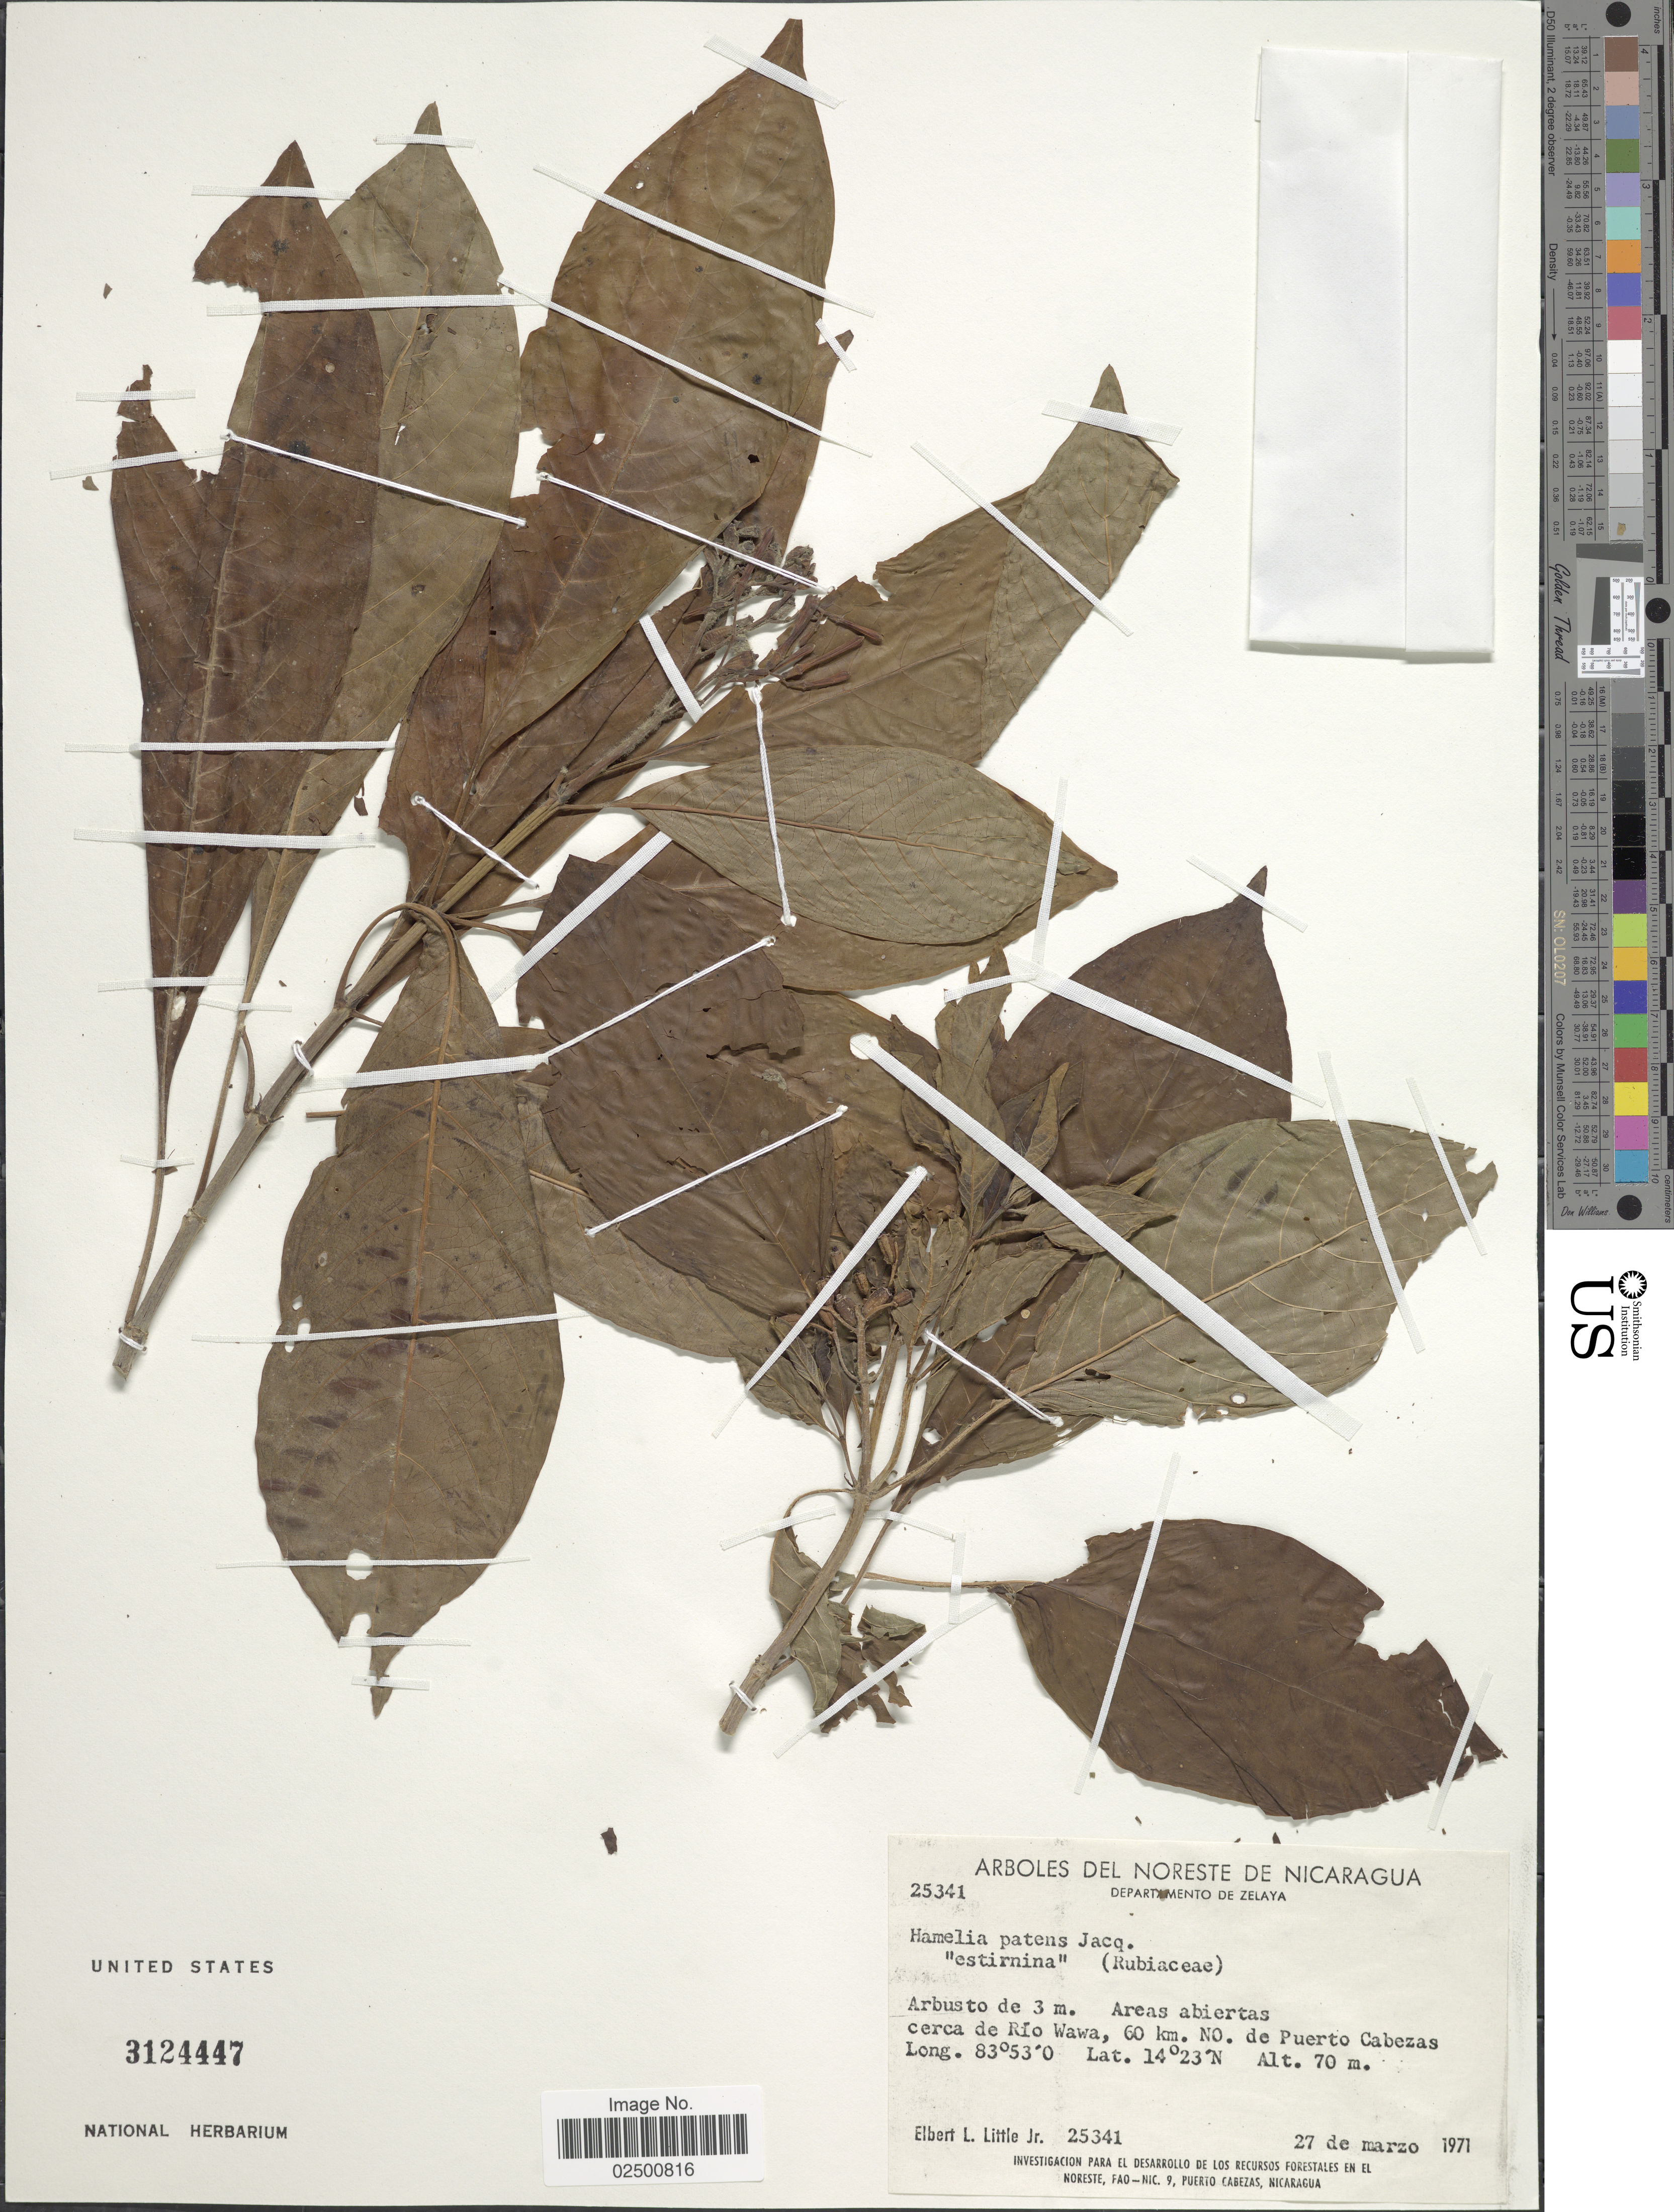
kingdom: Plantae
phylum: Tracheophyta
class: Magnoliopsida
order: Gentianales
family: Rubiaceae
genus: Hamelia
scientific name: Hamelia patens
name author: Jacq.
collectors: E. L. Little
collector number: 25341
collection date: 1971-03-27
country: Nicaragua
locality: Noreste de Nicaragua. Departamento de Zelaya. Areas abiertas cerca de Rio Wawa, 60 km. NO. de Puerto Cabezas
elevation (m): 70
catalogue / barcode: US 3124447